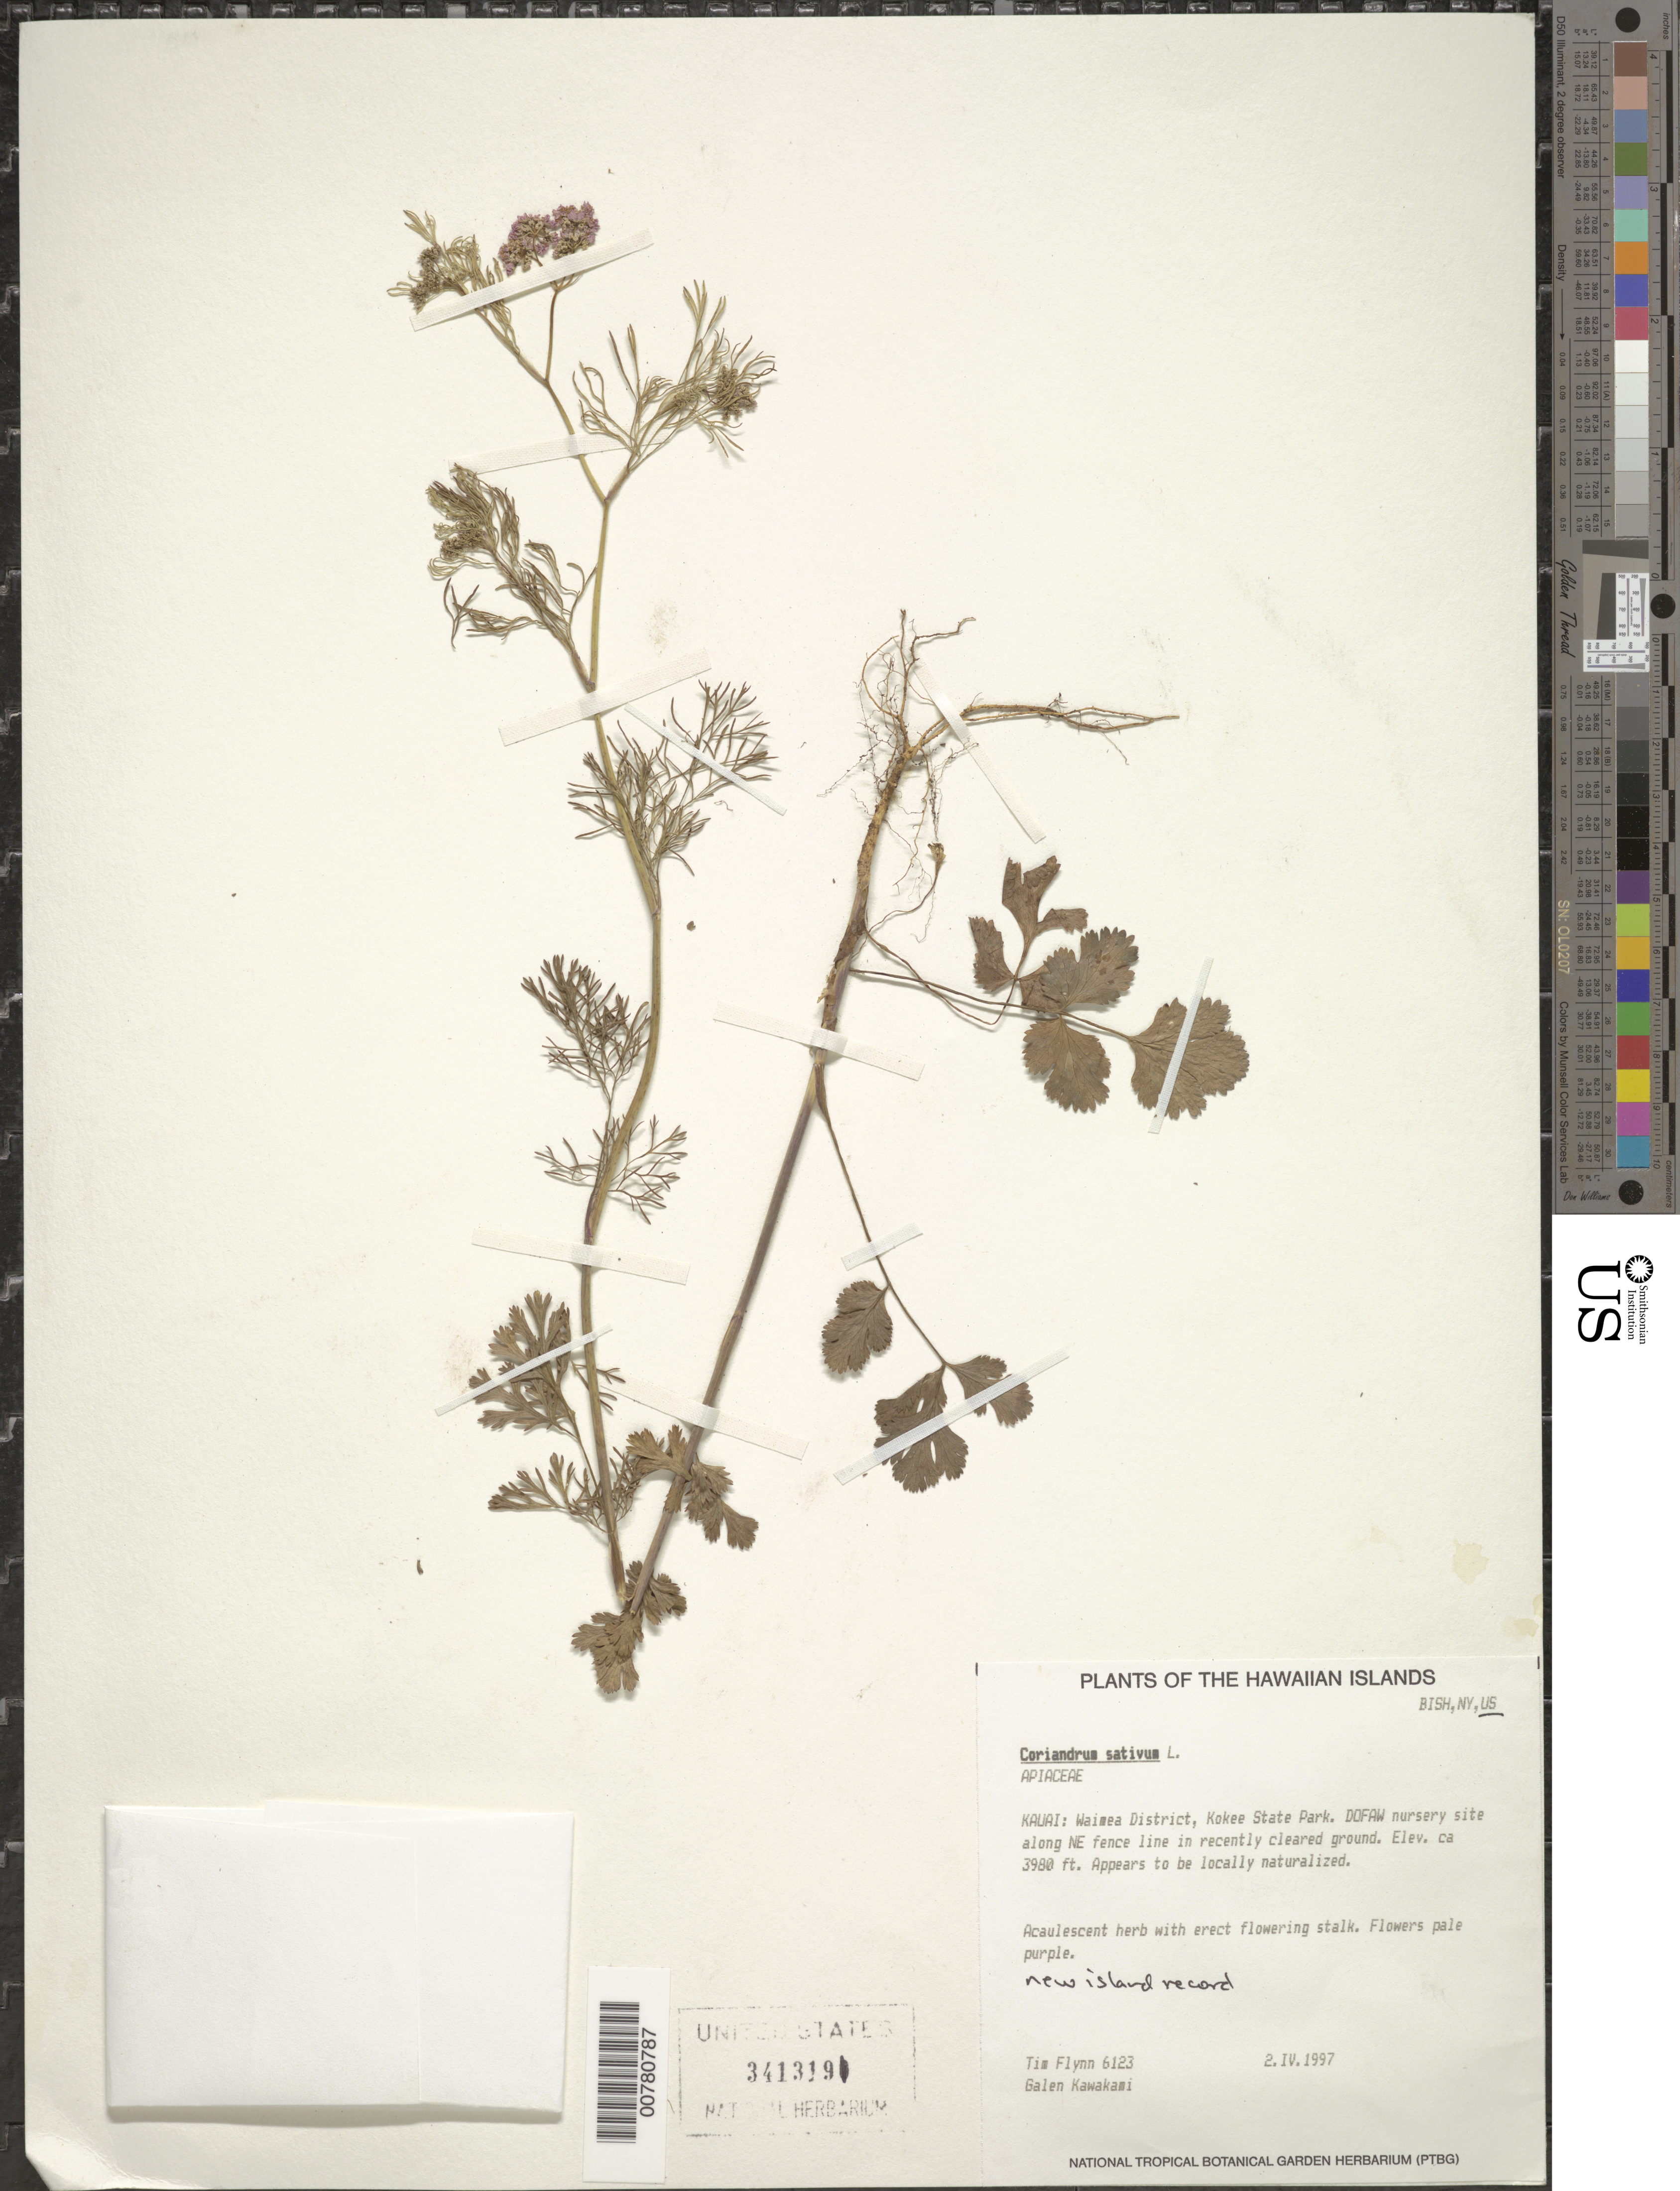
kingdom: Plantae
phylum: Tracheophyta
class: Magnoliopsida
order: Apiales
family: Apiaceae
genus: Coriandrum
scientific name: Coriandrum sativum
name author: L.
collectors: T. W. Flynn & G. Kawakami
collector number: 6123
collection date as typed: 2 Apr 1997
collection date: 1997-04-02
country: United States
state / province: Hawaii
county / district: Kauai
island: Kaua'i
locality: Waimea District, Kokee State Park. DOFAW nursery site along NE fence line in recently cleared ground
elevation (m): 1213.1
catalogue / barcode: US 3413191